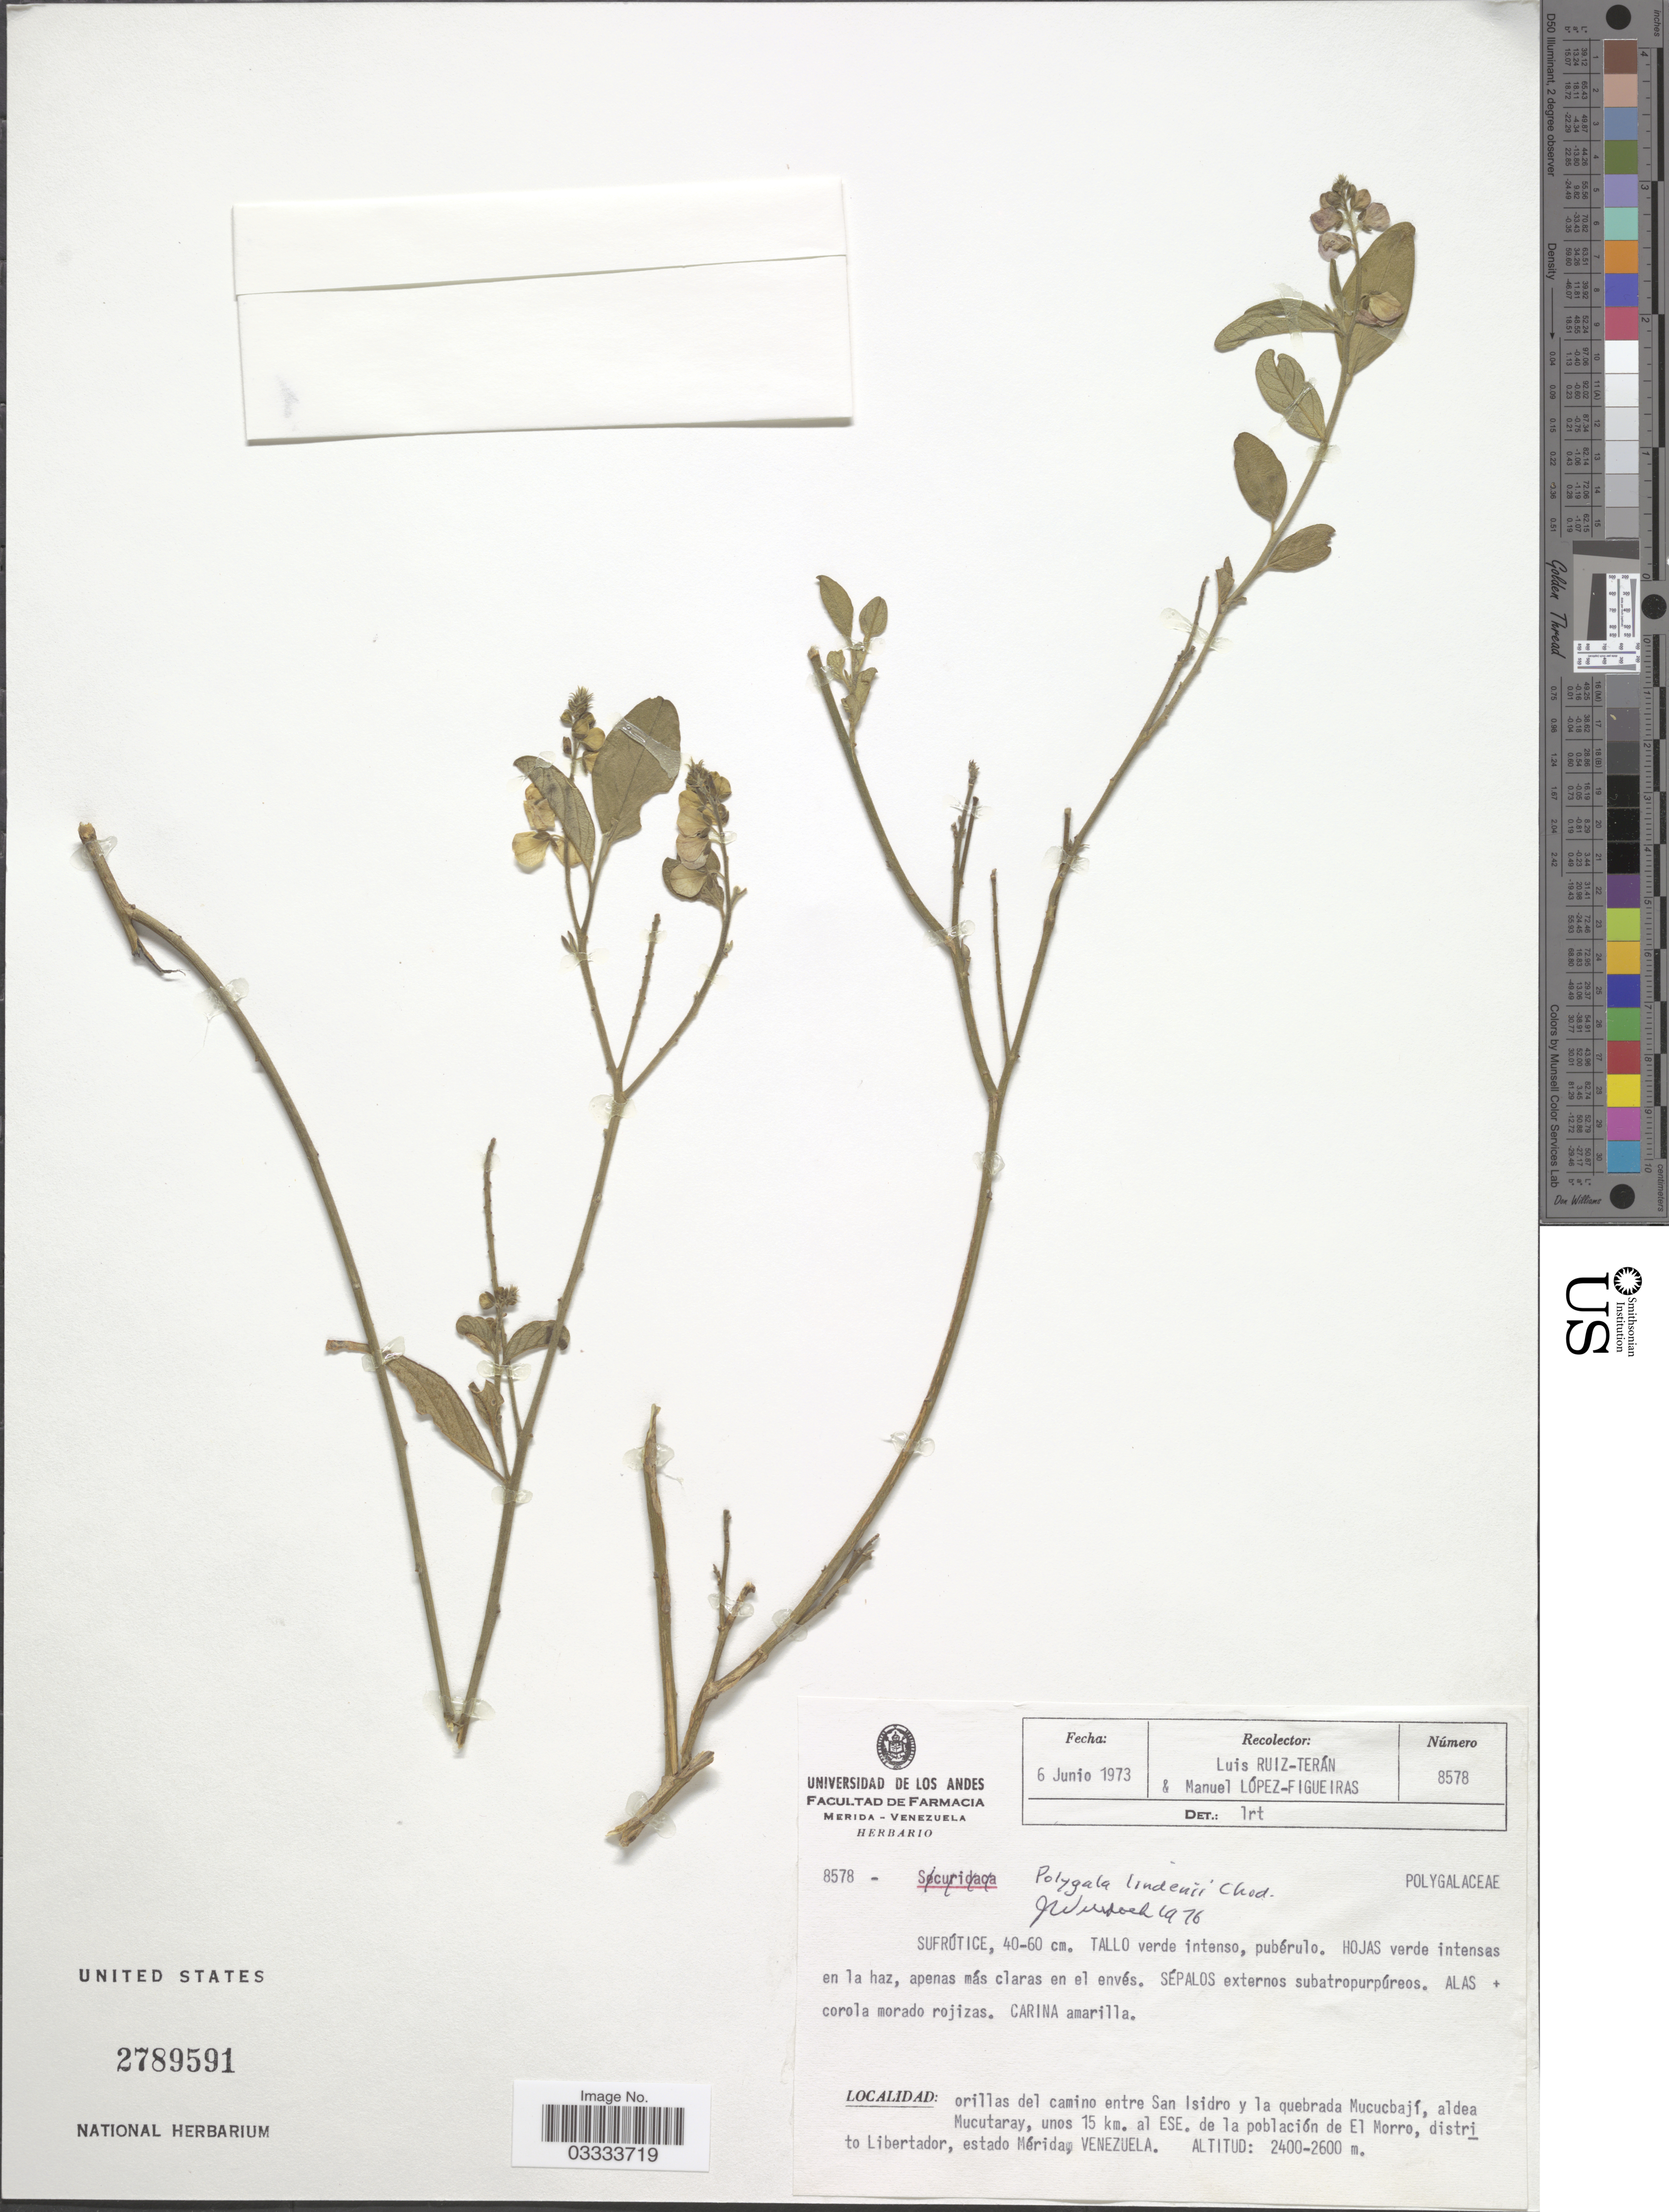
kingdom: Plantae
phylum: Tracheophyta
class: Magnoliopsida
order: Fabales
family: Polygalaceae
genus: Asemeia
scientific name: Asemeia monninoides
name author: (Kunth) J.F.B. Pastore & J.R. Abbott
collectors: L. E. Ruíz-Terán & M. López Figueiras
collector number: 8578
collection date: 1973-06-06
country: Venezuela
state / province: Mérida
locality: Orillas del camino entre San Isidro y la quebrada Mucucbají, aldea Mucutaray, unos 15 km. al ESE. de la población de El Morro, distrito Libertador.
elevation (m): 2400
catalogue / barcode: US 2789591